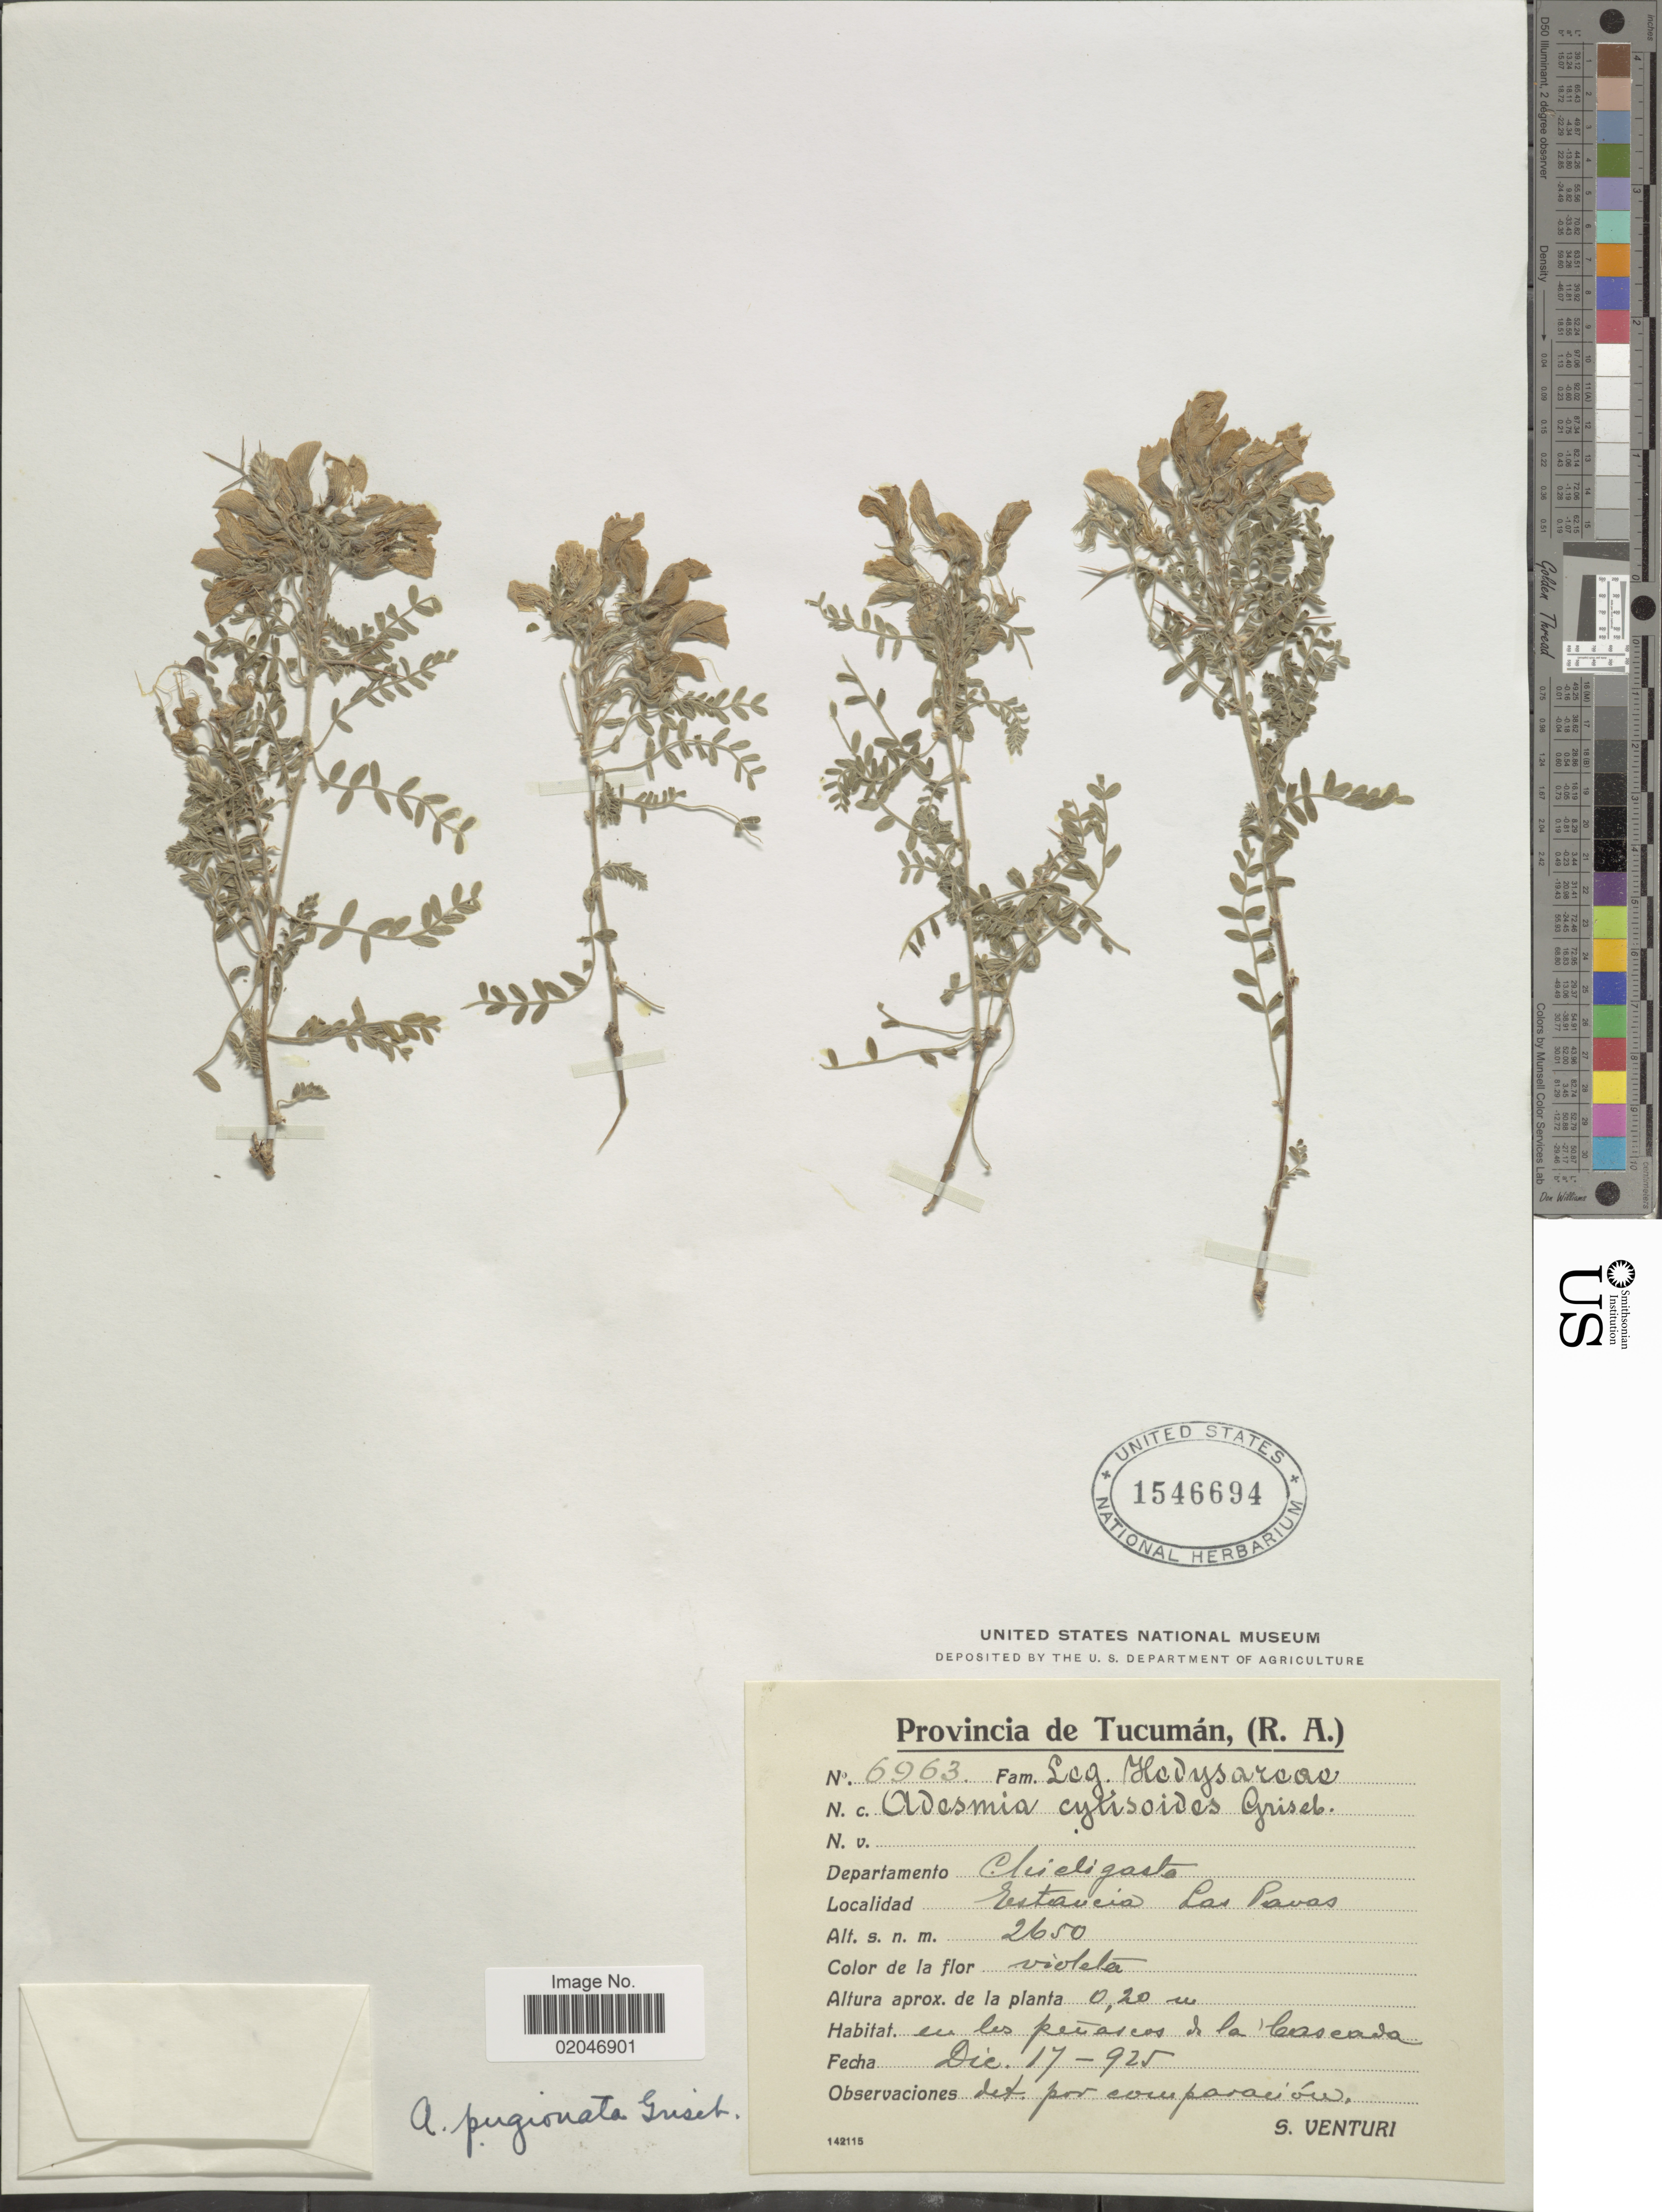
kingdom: Plantae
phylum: Tracheophyta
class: Magnoliopsida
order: Fabales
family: Fabaceae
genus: Adesmia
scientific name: Adesmia cytisoides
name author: Griseb.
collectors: S. Venturi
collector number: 6963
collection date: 1925-12-17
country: Argentina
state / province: Tucuman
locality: Departamento Chicligata, Estancia Las Pavas, R. A.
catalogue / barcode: US 1546694